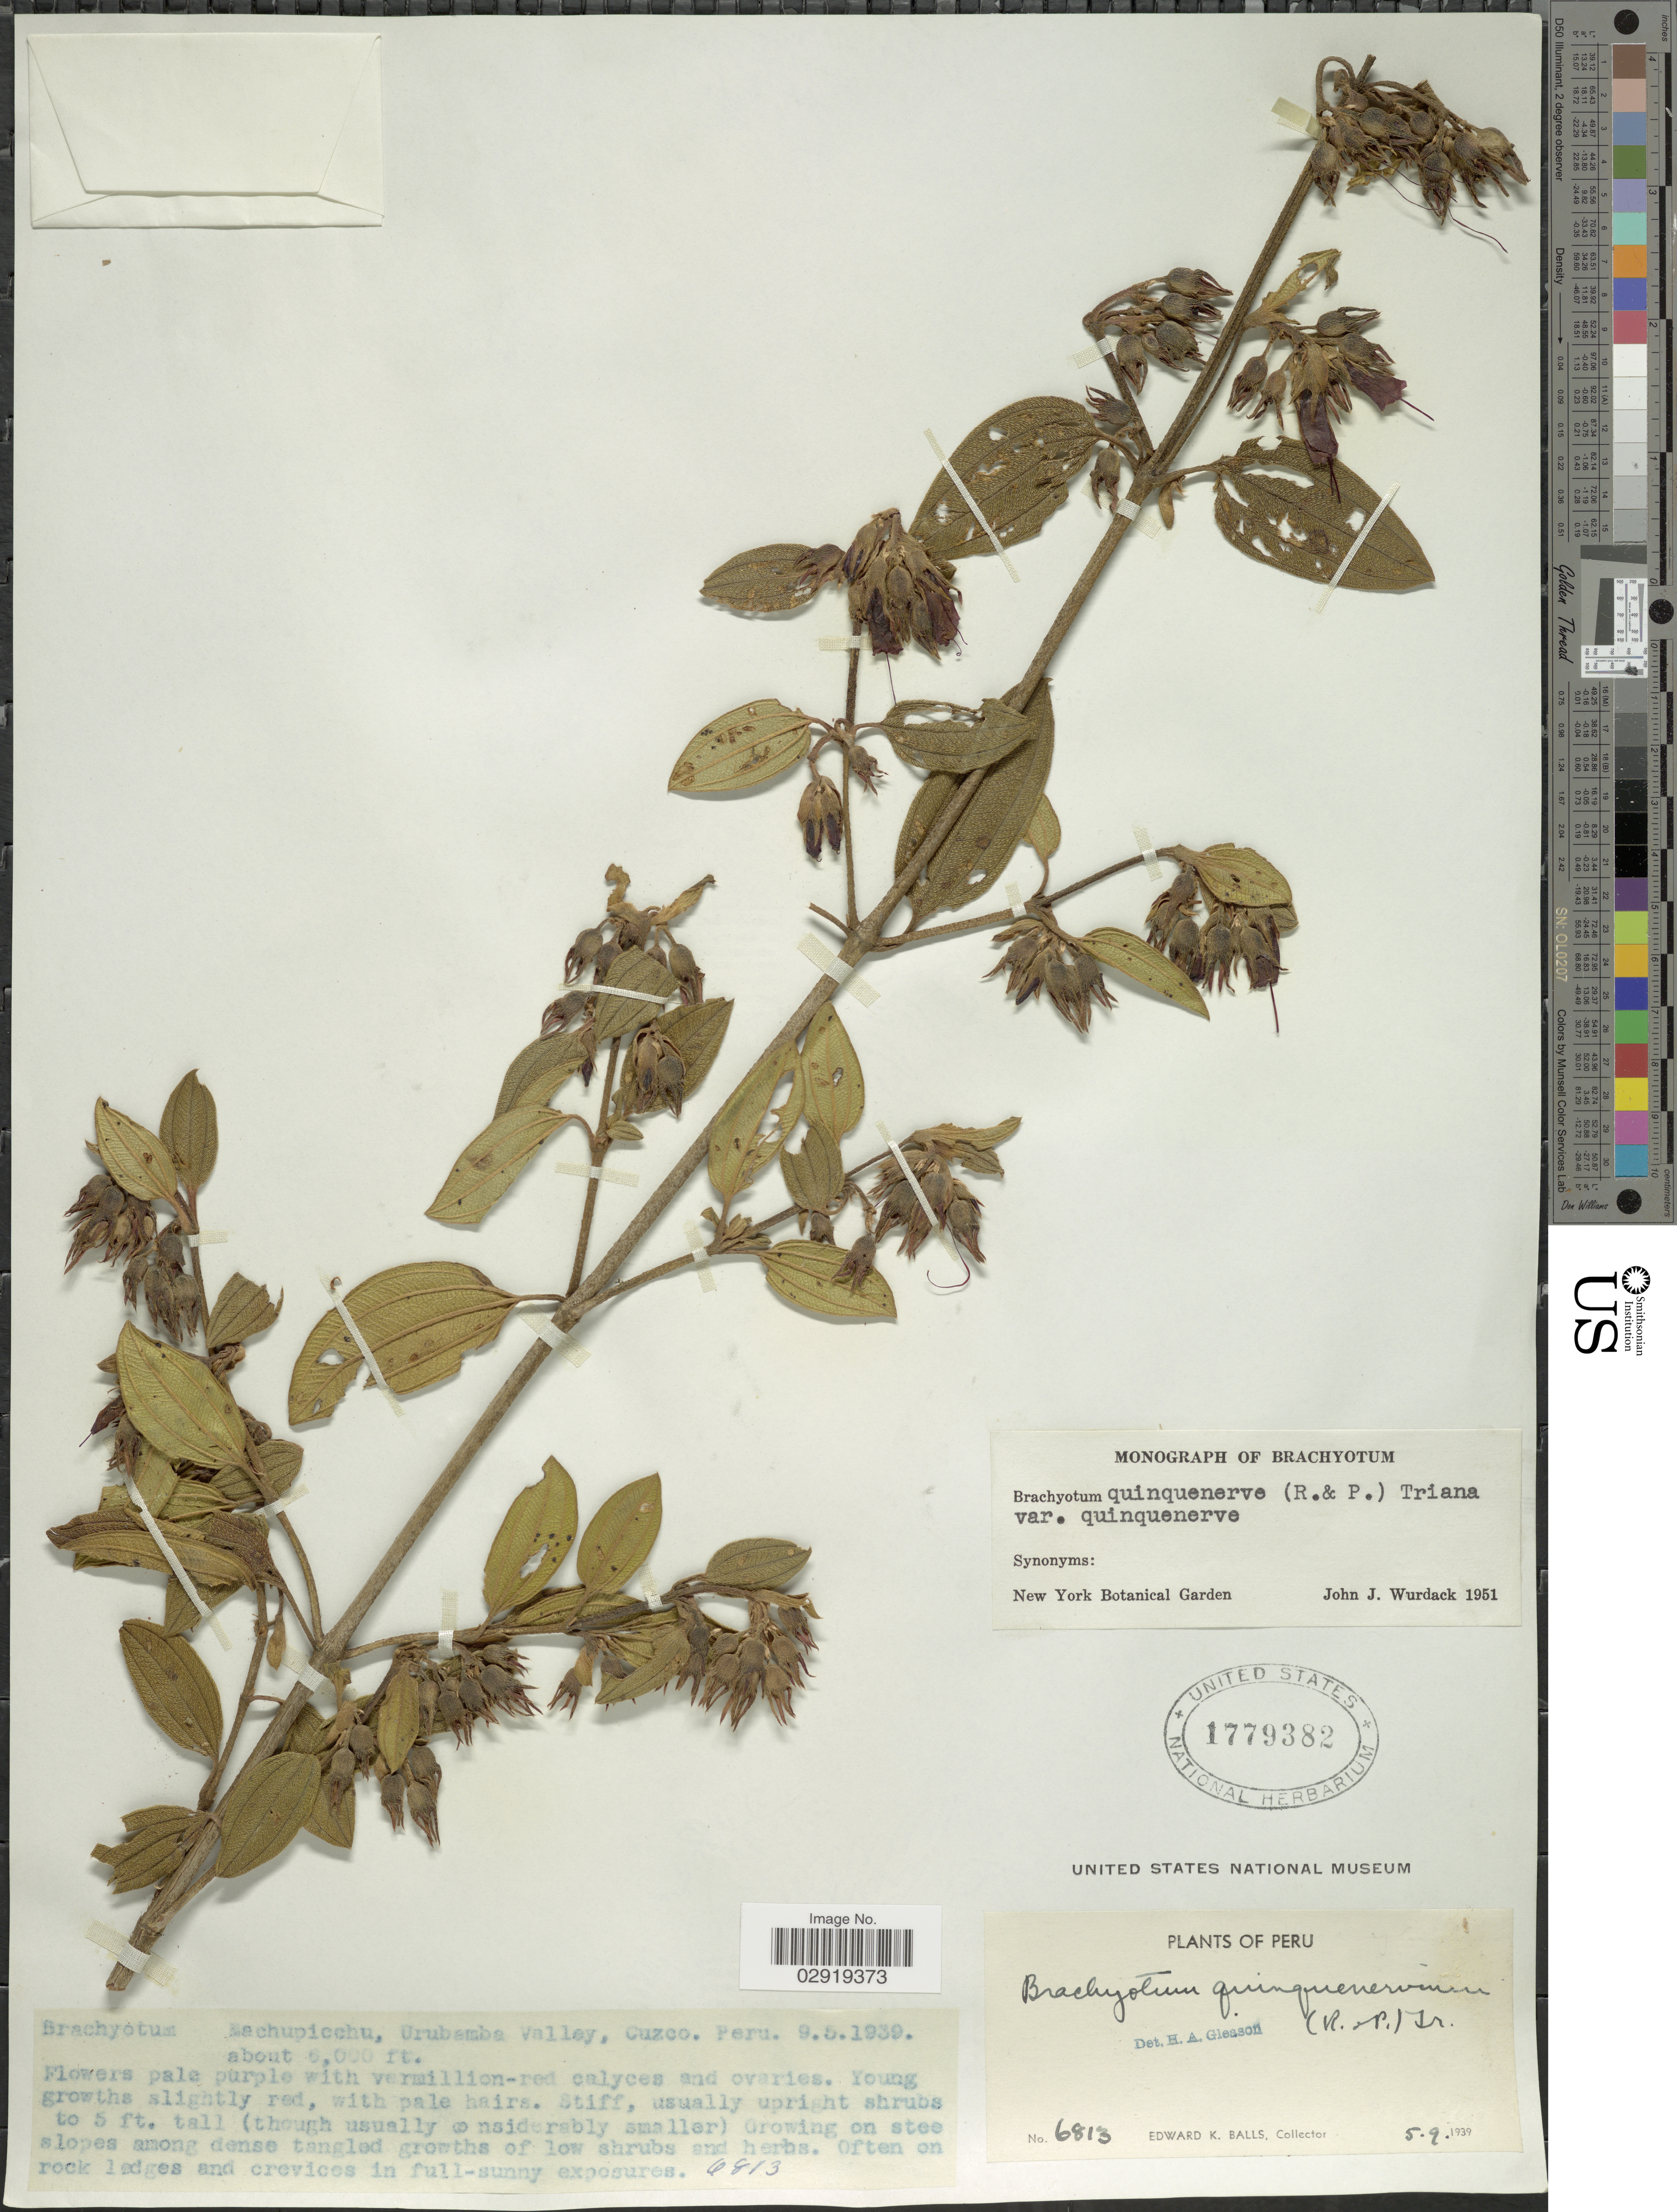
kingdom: Plantae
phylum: Tracheophyta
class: Magnoliopsida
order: Myrtales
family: Melastomataceae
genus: Brachyotum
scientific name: Brachyotum quinquenerve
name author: (Ruiz & Pav.) Triana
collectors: E. K. Balls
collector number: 6813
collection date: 1939-05-09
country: Peru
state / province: Cusco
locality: Machupicchu, Urubamba Valley.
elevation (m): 1829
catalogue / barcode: US 1779382